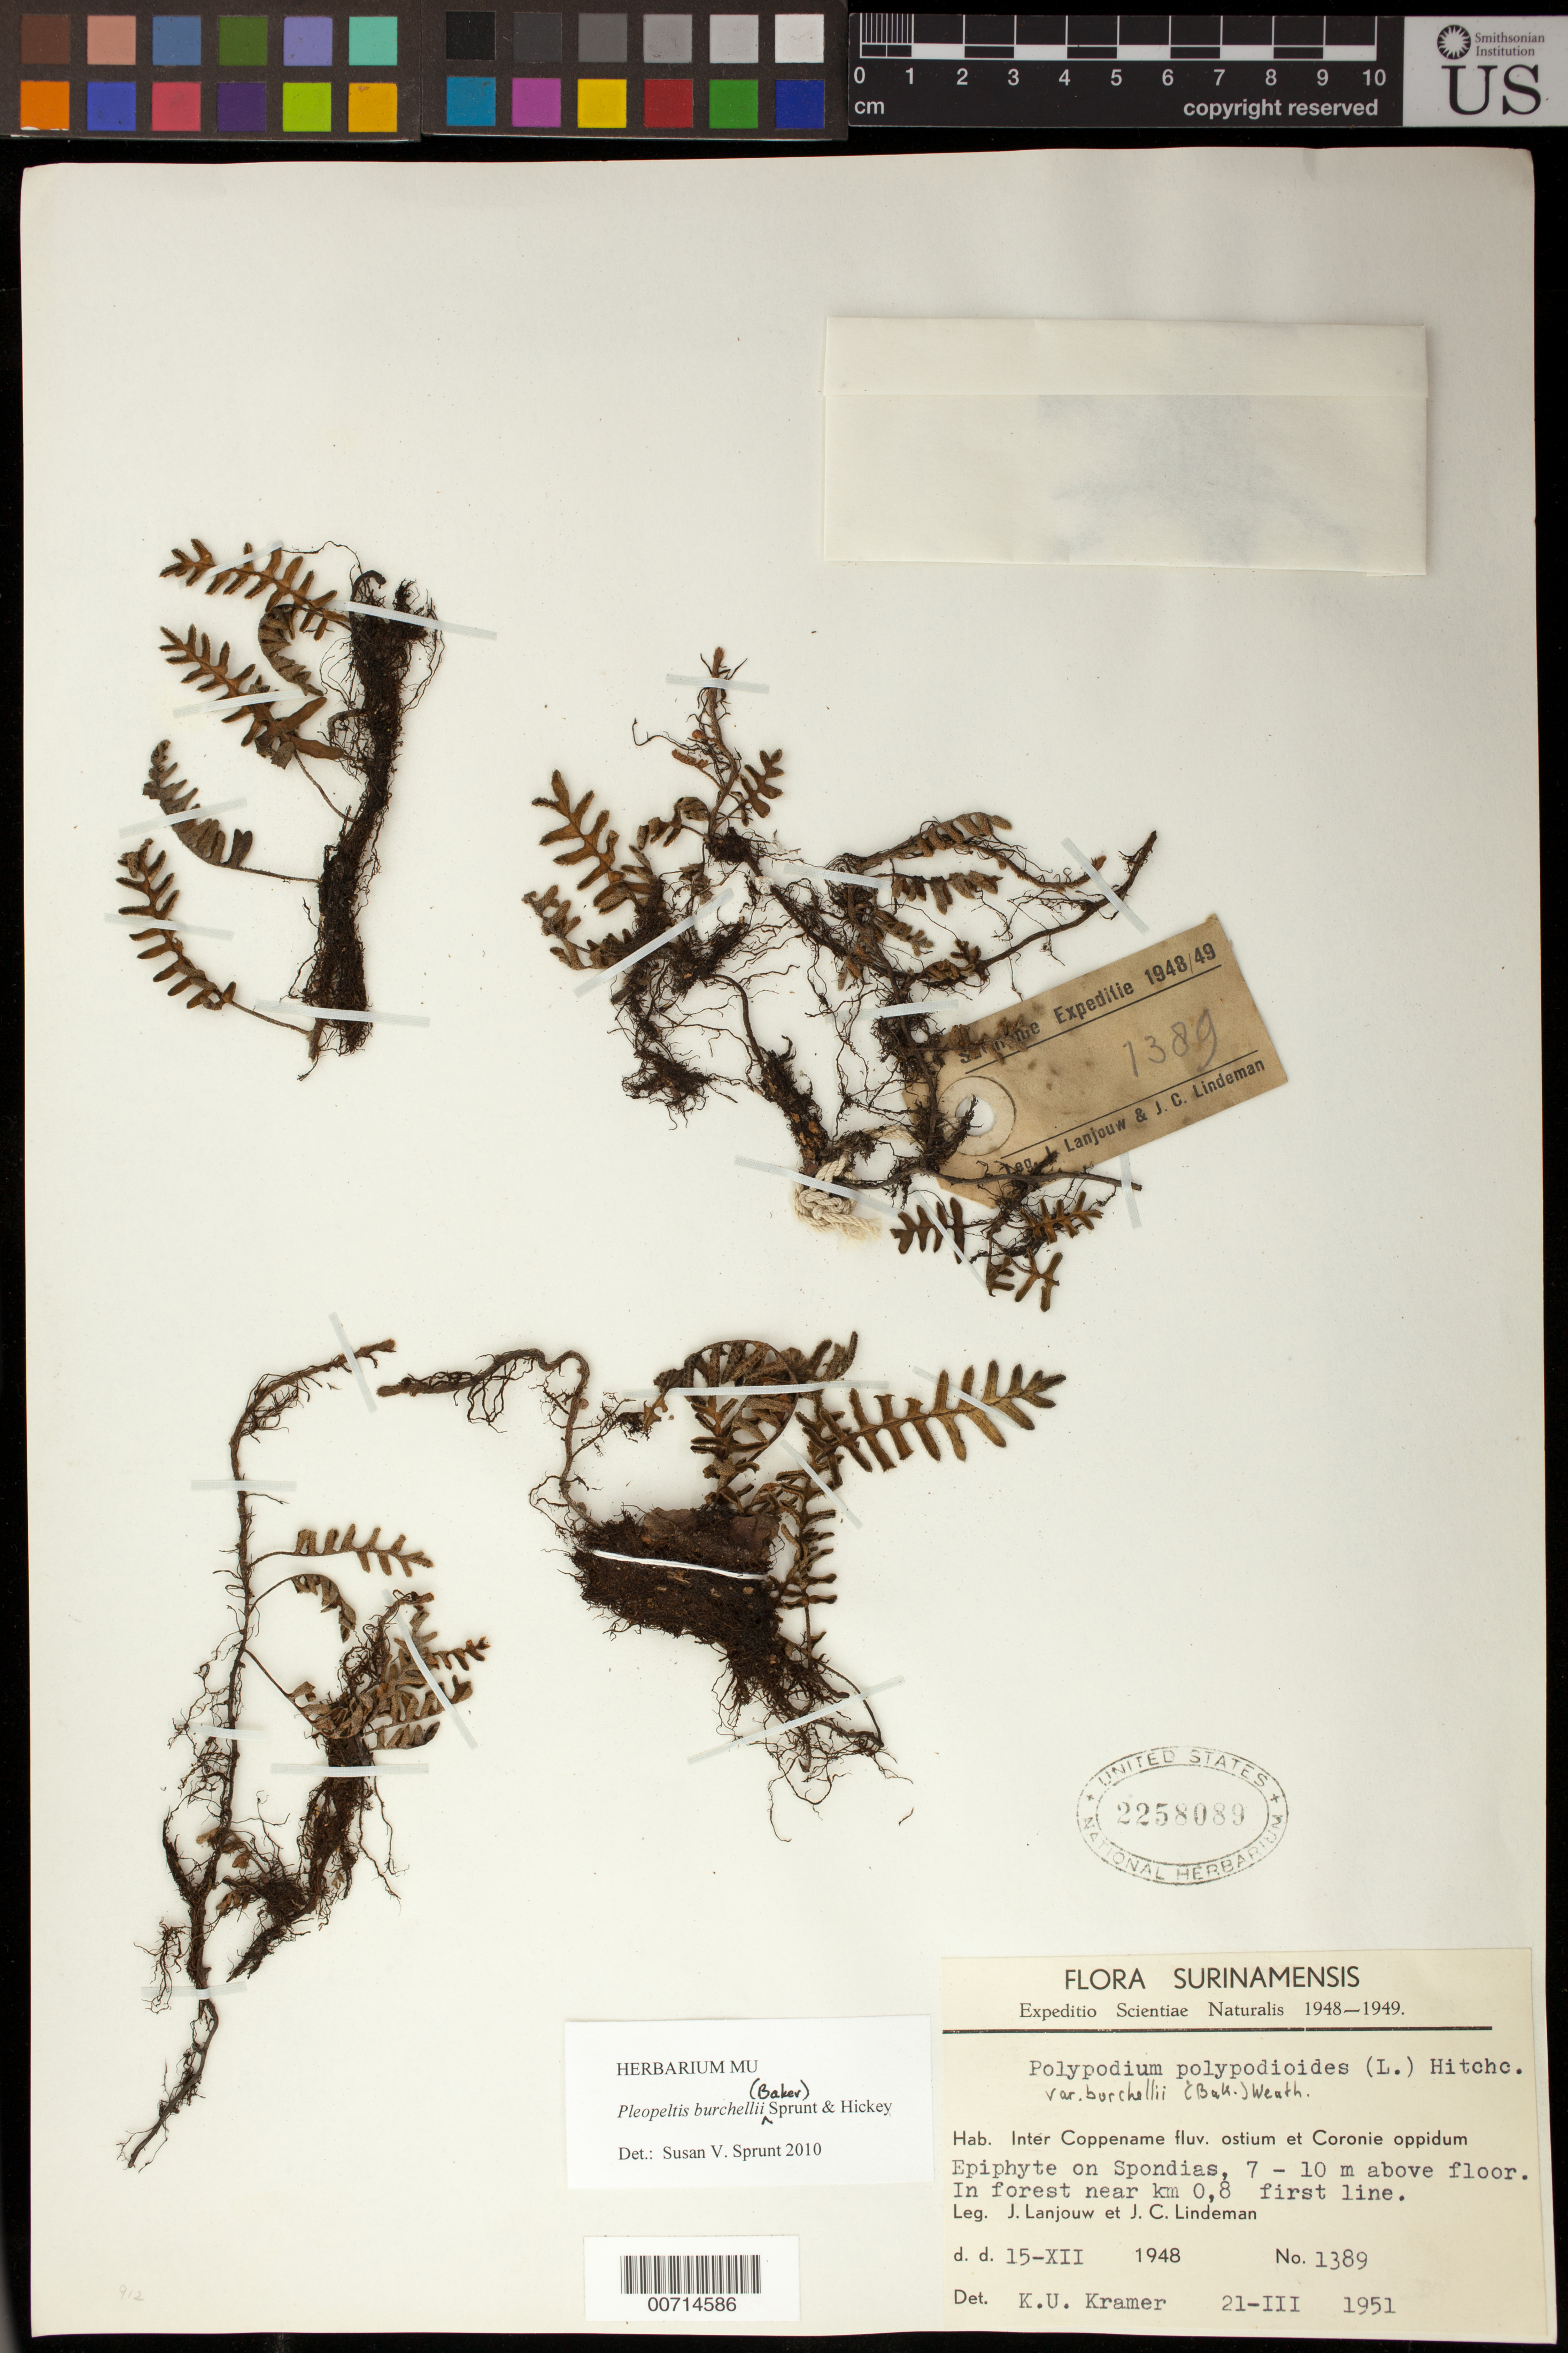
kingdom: Plantae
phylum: Tracheophyta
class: Polypodiopsida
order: Polypodiales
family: Polypodiaceae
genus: Pleopeltis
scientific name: Pleopeltis burchellii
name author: (Baker) Sprunt & Hickey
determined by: Sprunt, S. V.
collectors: J. Lanjouw & J. C. Lindeman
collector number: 48 1389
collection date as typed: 15-Dec-48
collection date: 1948-12-15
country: Suriname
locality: Coppename R., inter fluv. ostium et Coronie oppidum, near km 0.8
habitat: Forest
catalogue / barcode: US 2258089